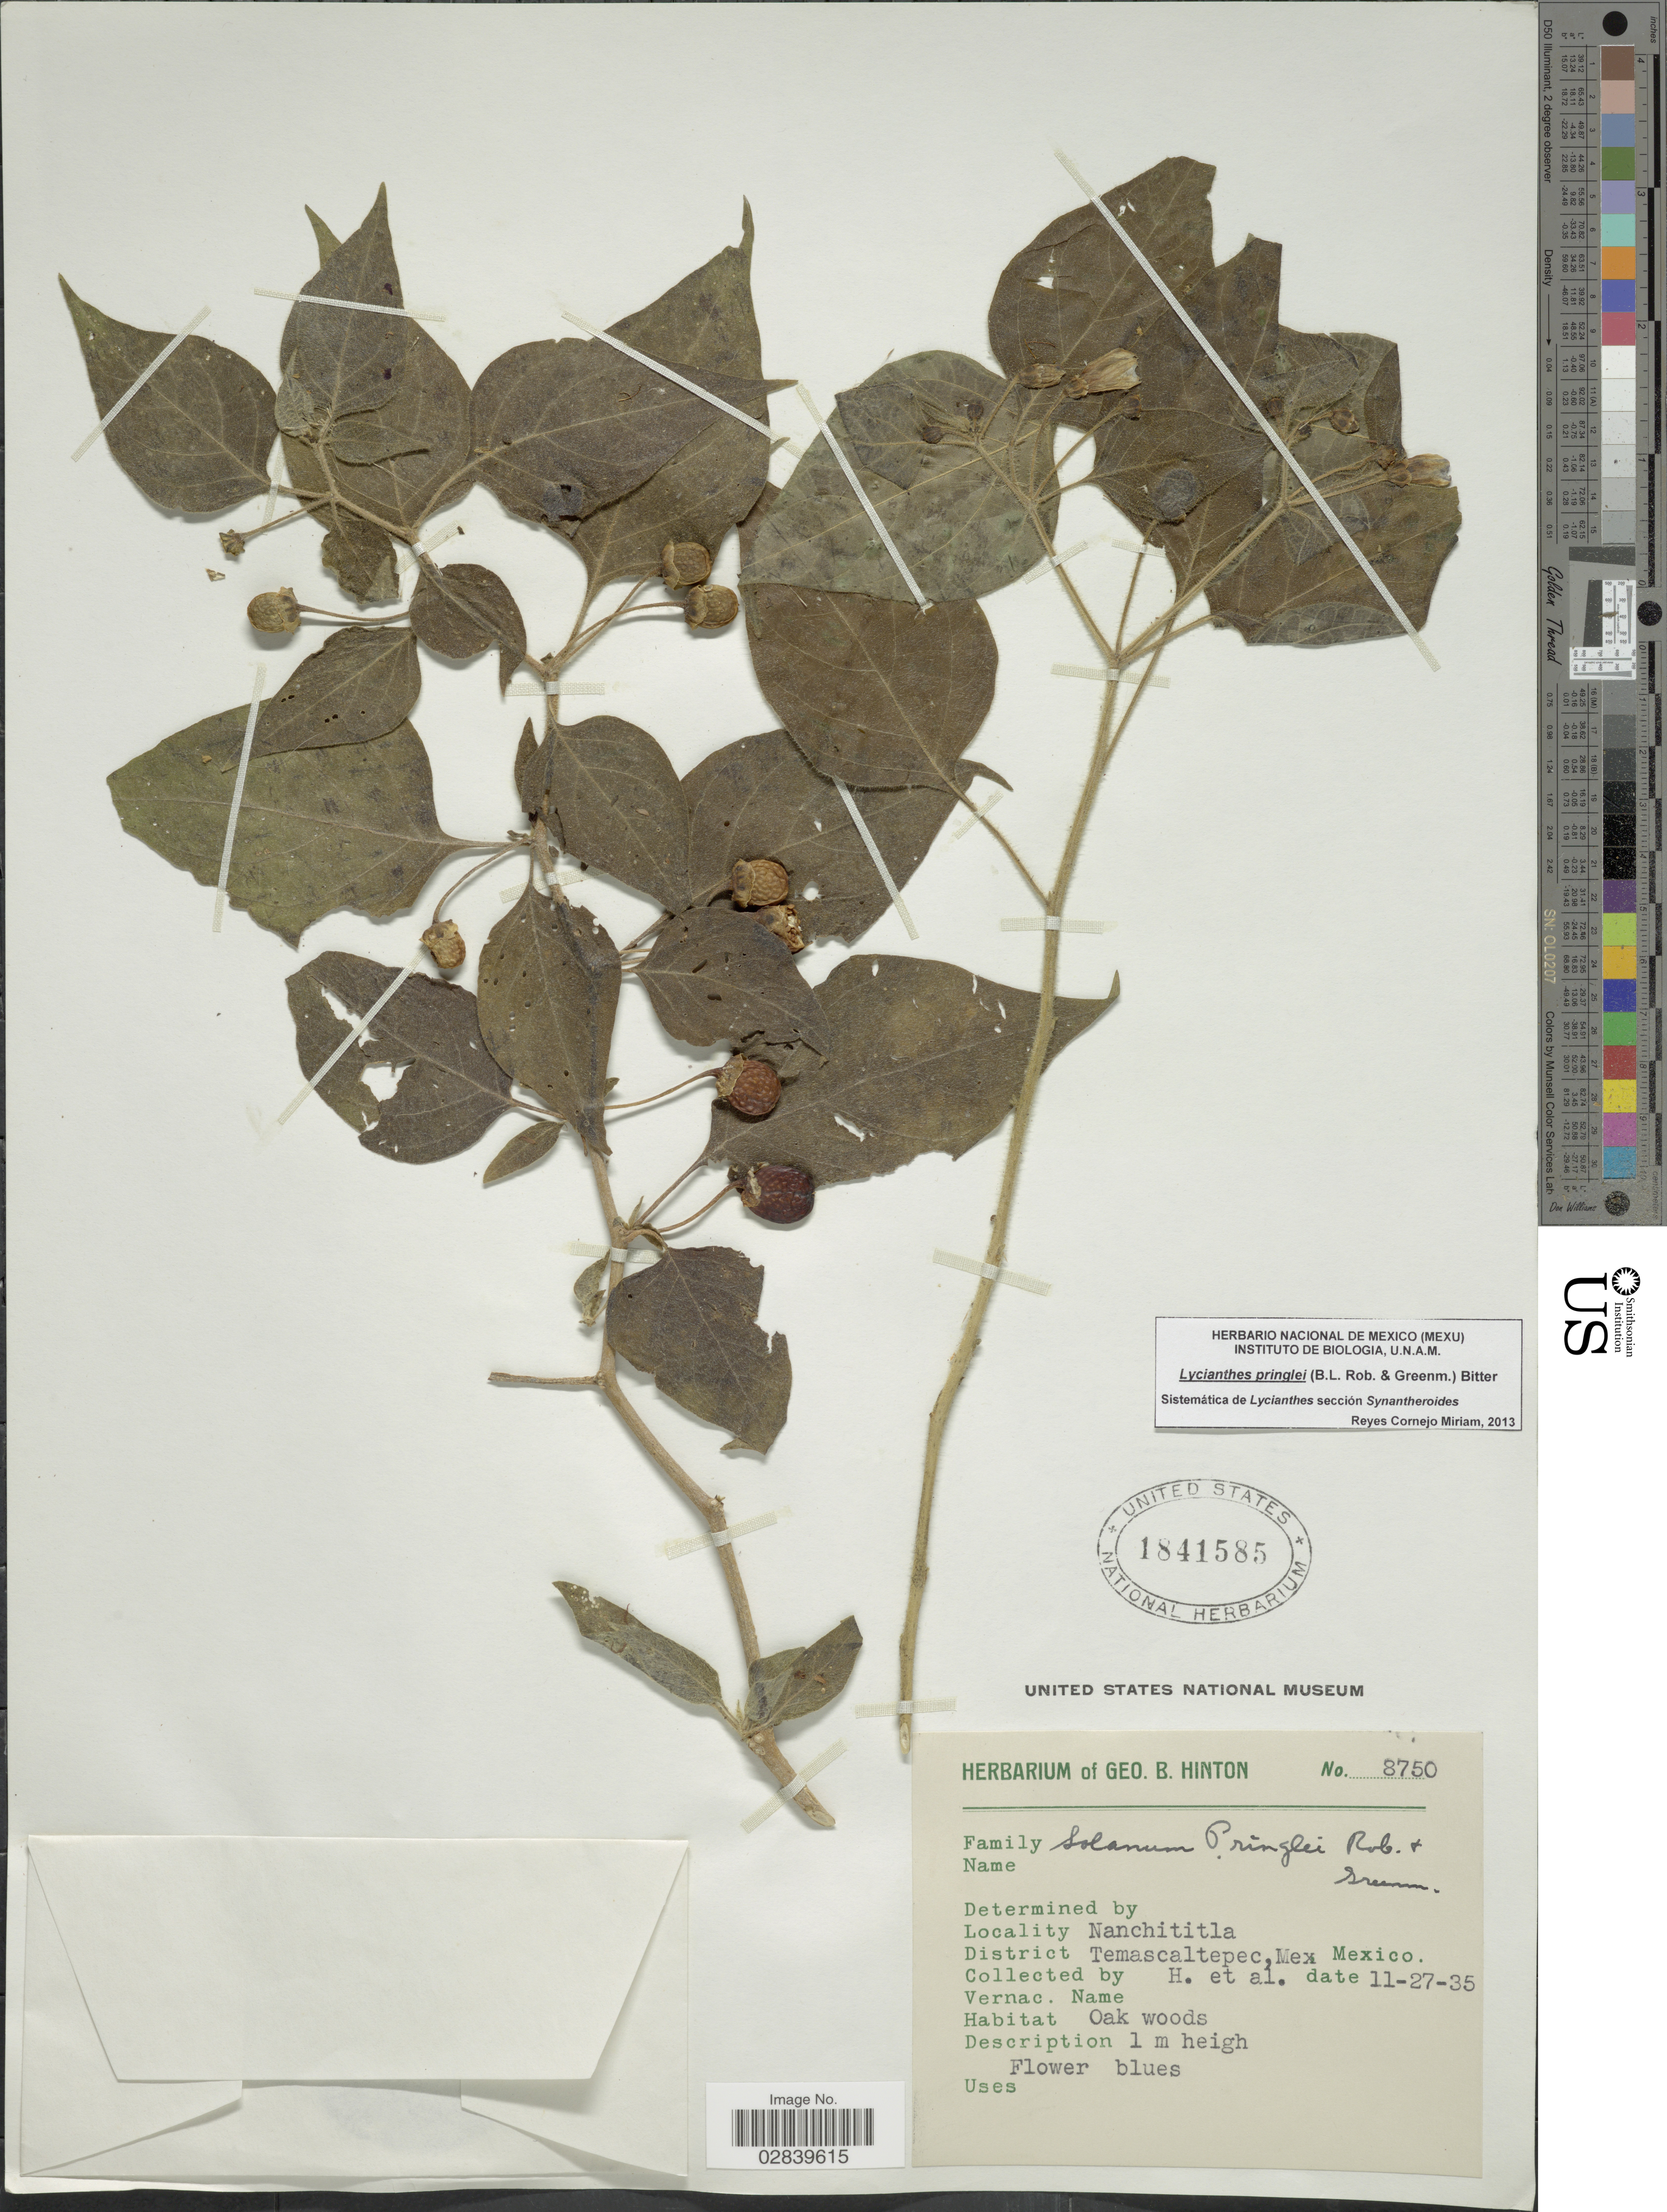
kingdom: Plantae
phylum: Tracheophyta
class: Magnoliopsida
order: Solanales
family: Solanaceae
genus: Lycianthes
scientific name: Lycianthes pringlei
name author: (B.L. Rob. & Greenm.) Bitter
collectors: G. B. Hinton & et al.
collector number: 750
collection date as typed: Transcribed d/m/y: 27/11/35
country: Mexico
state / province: México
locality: Nanchititla, District Temascaltepec, Mex.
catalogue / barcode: US 1841585